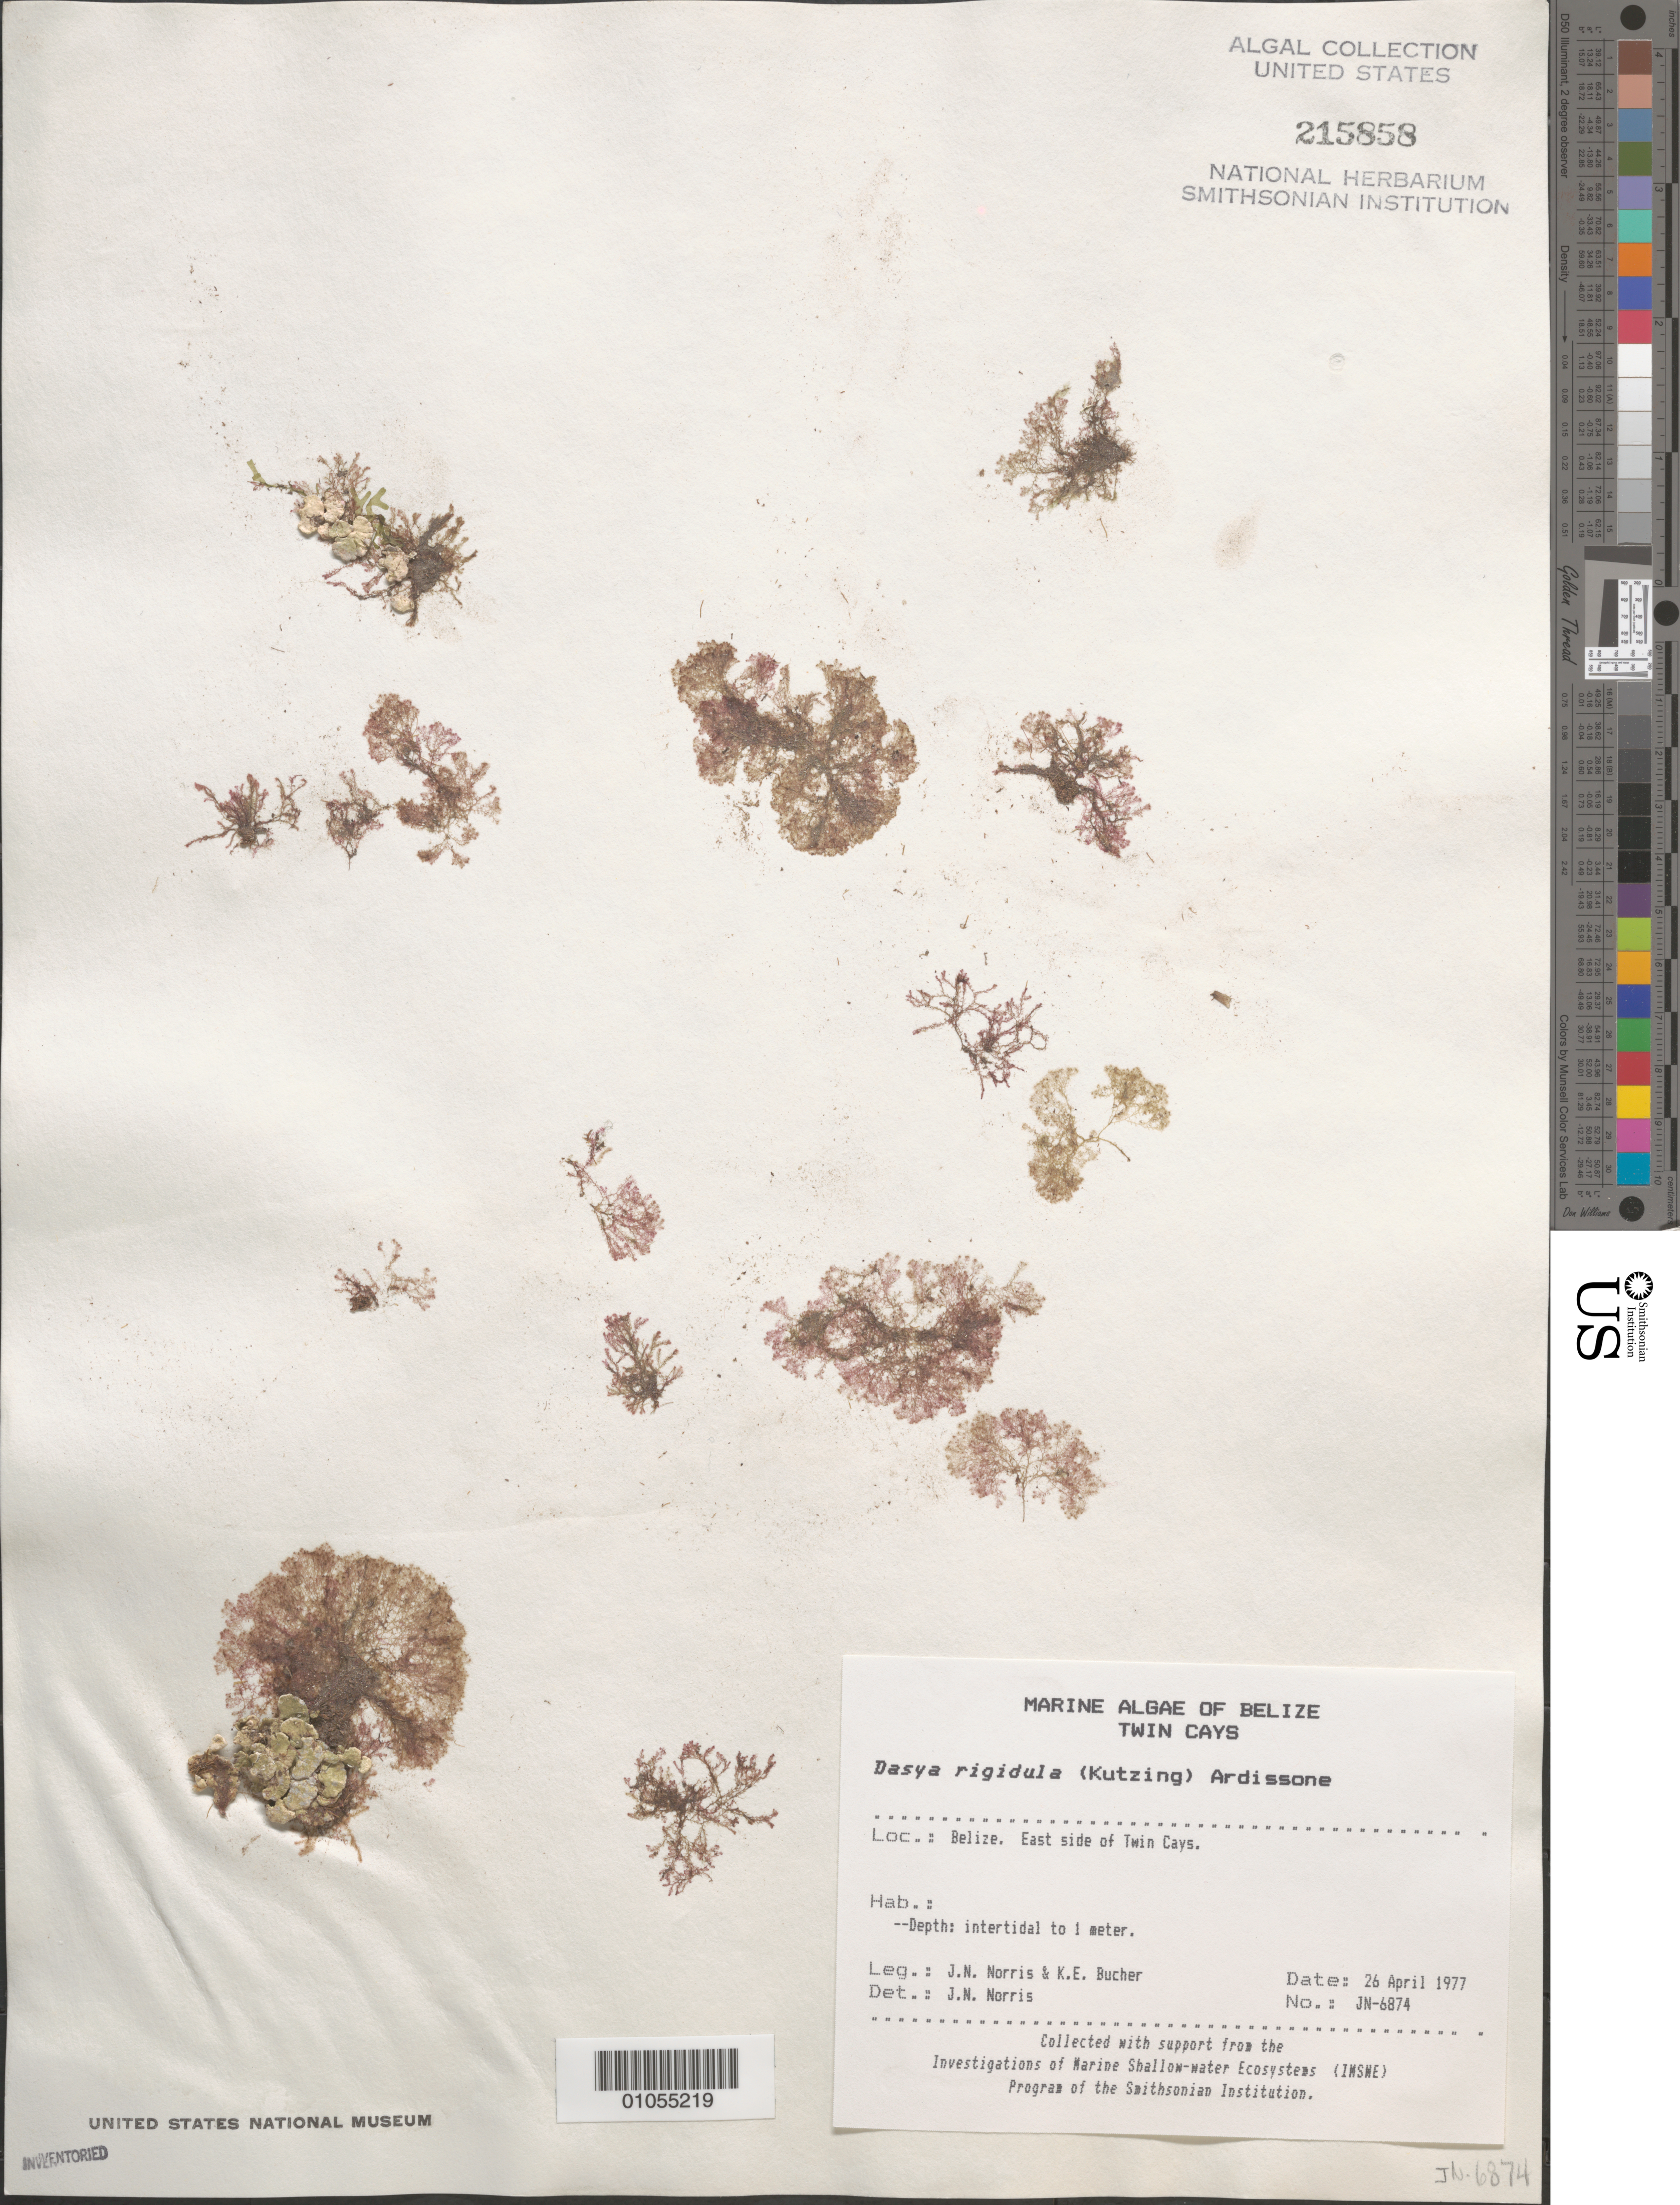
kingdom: Plantae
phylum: Rhodophyta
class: Florideophyceae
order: Ceramiales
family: Dasyaceae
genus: Dasya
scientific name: Dasya rigidula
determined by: Norris, James N.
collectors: J. N. Norris & K. E. Bucher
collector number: JN-6874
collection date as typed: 26 Apr 1977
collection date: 1977-04-26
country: Belize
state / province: Stann Creek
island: Twin Cays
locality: East side of Twin Cays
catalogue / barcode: US 215858